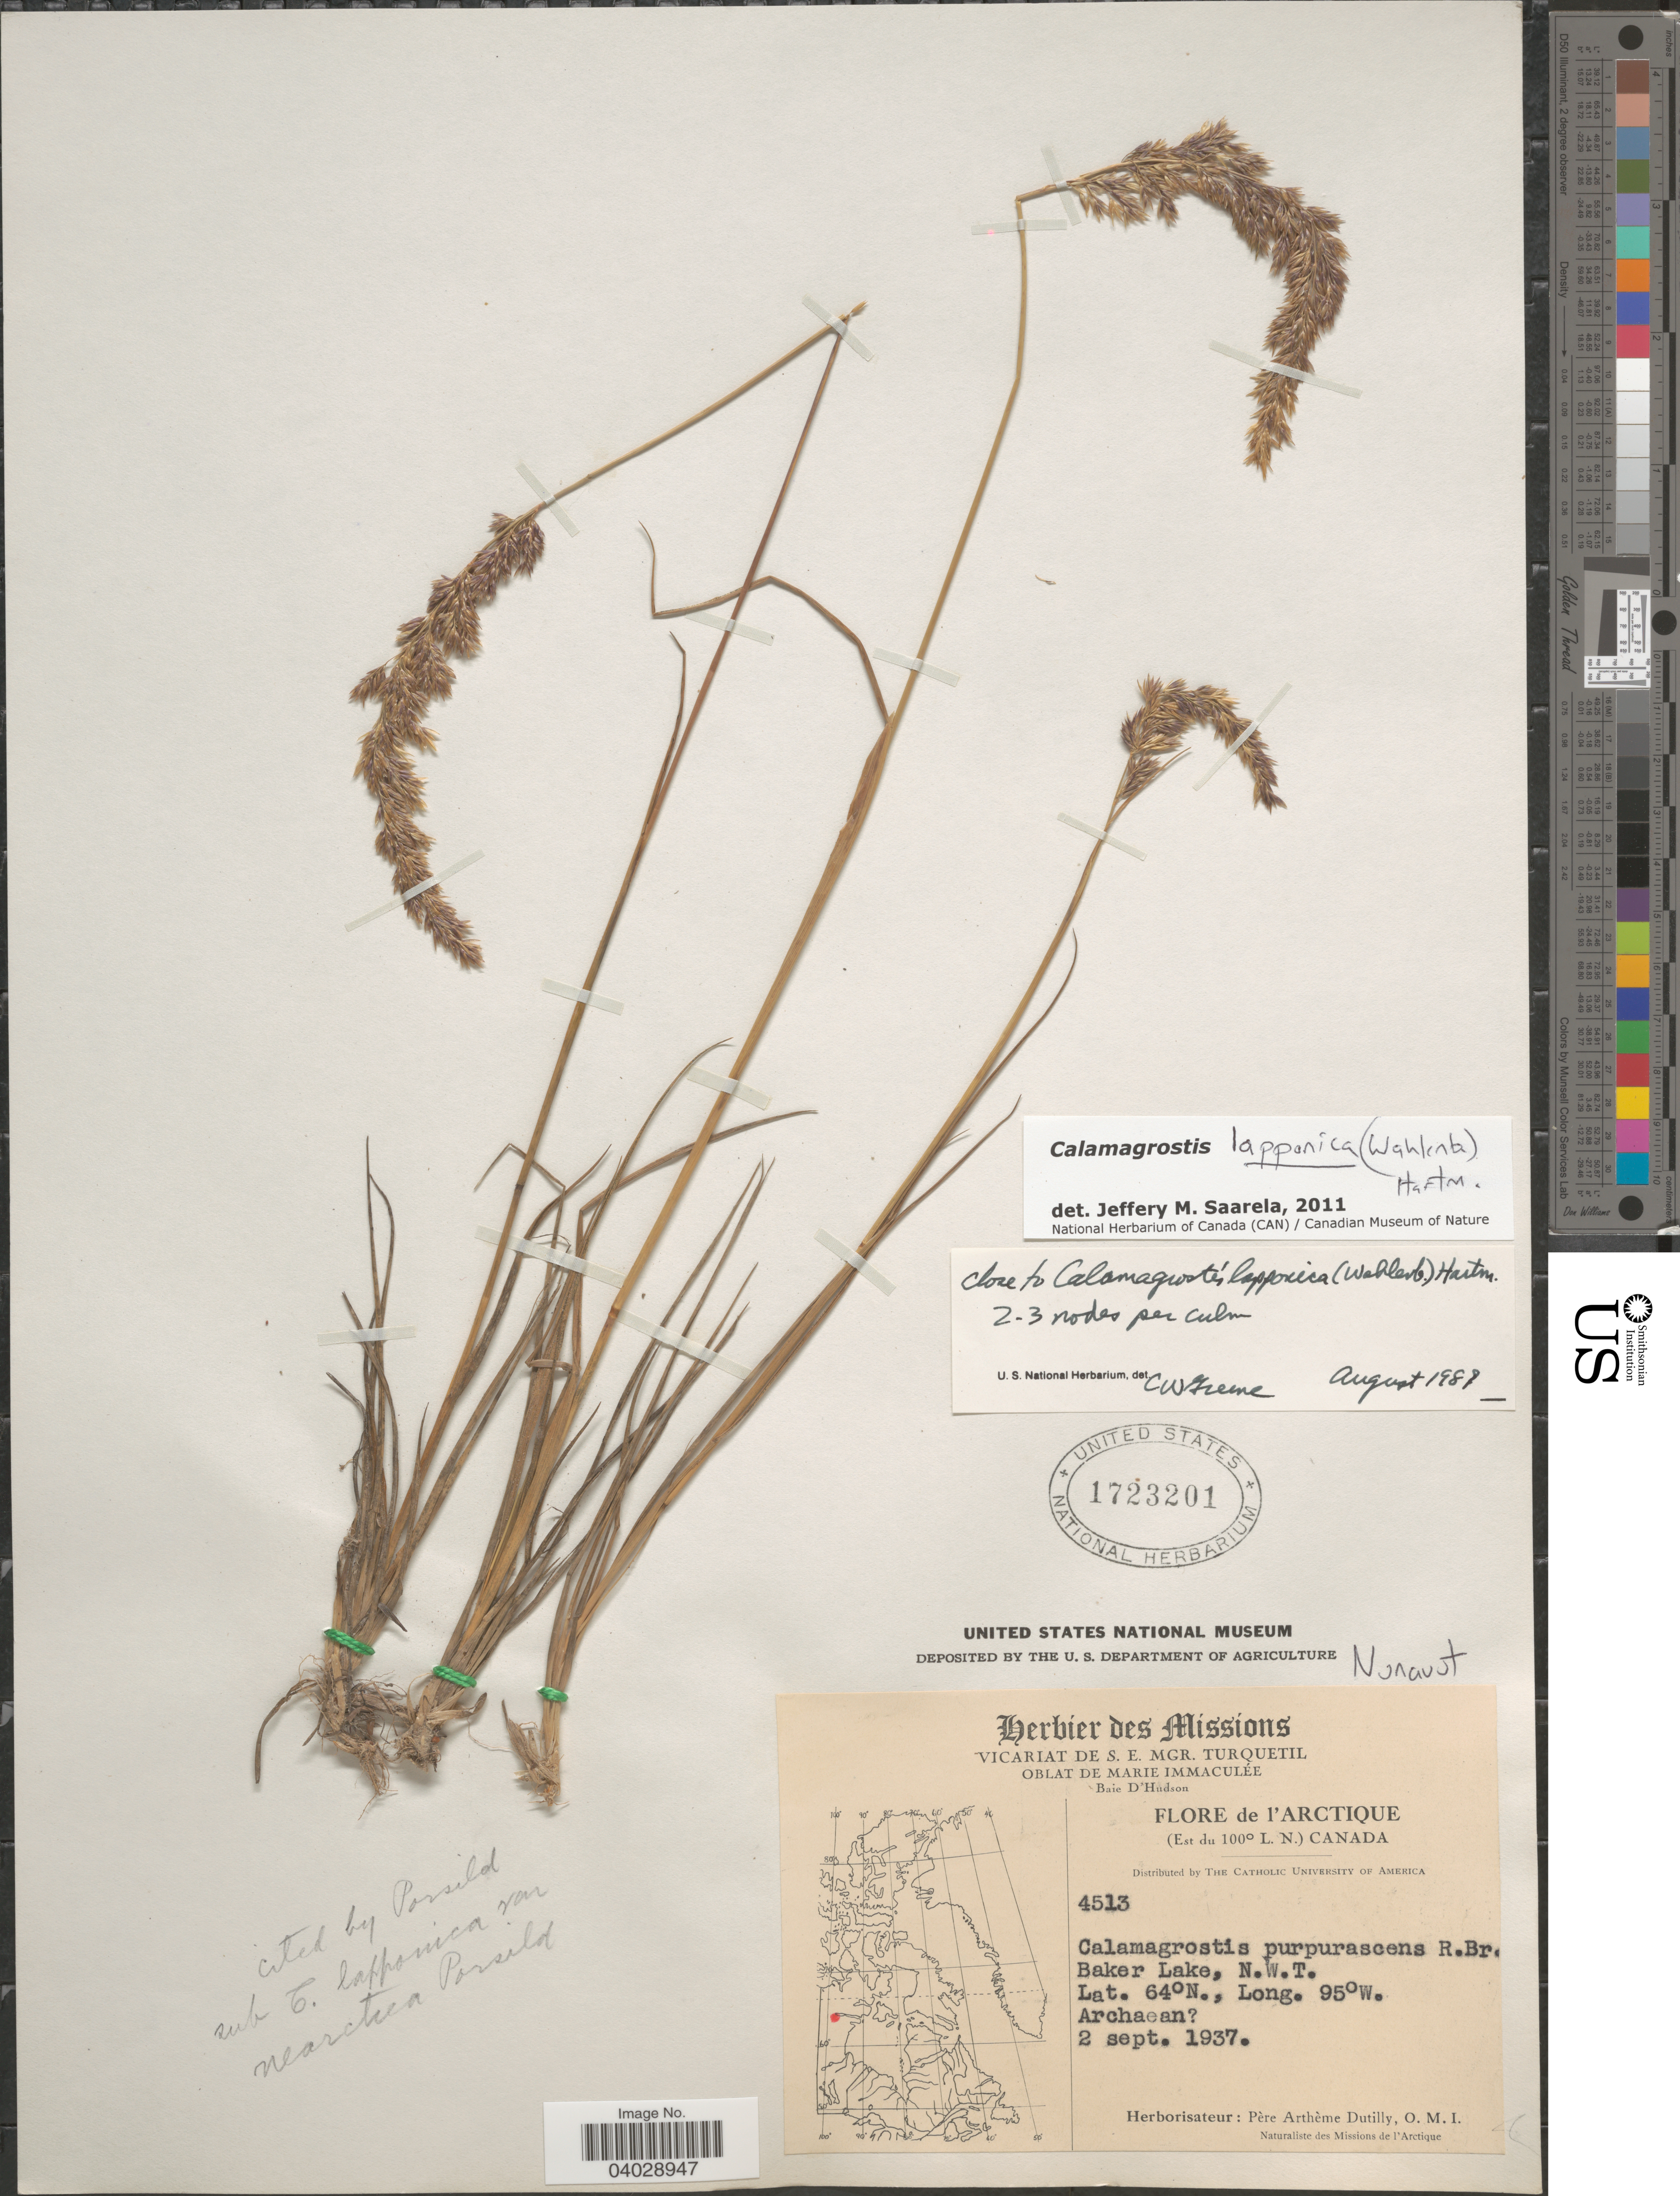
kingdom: Plantae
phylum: Tracheophyta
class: Liliopsida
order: Poales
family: Poaceae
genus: Calamagrostis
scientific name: Calamagrostis lapponica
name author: (Wahlenb.) Hartm.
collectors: P. Dutilly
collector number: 4513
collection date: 1937-09-02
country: Canada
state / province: Nunavut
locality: L' Arctique. Baker Lake, N. W. T.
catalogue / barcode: US 1723201